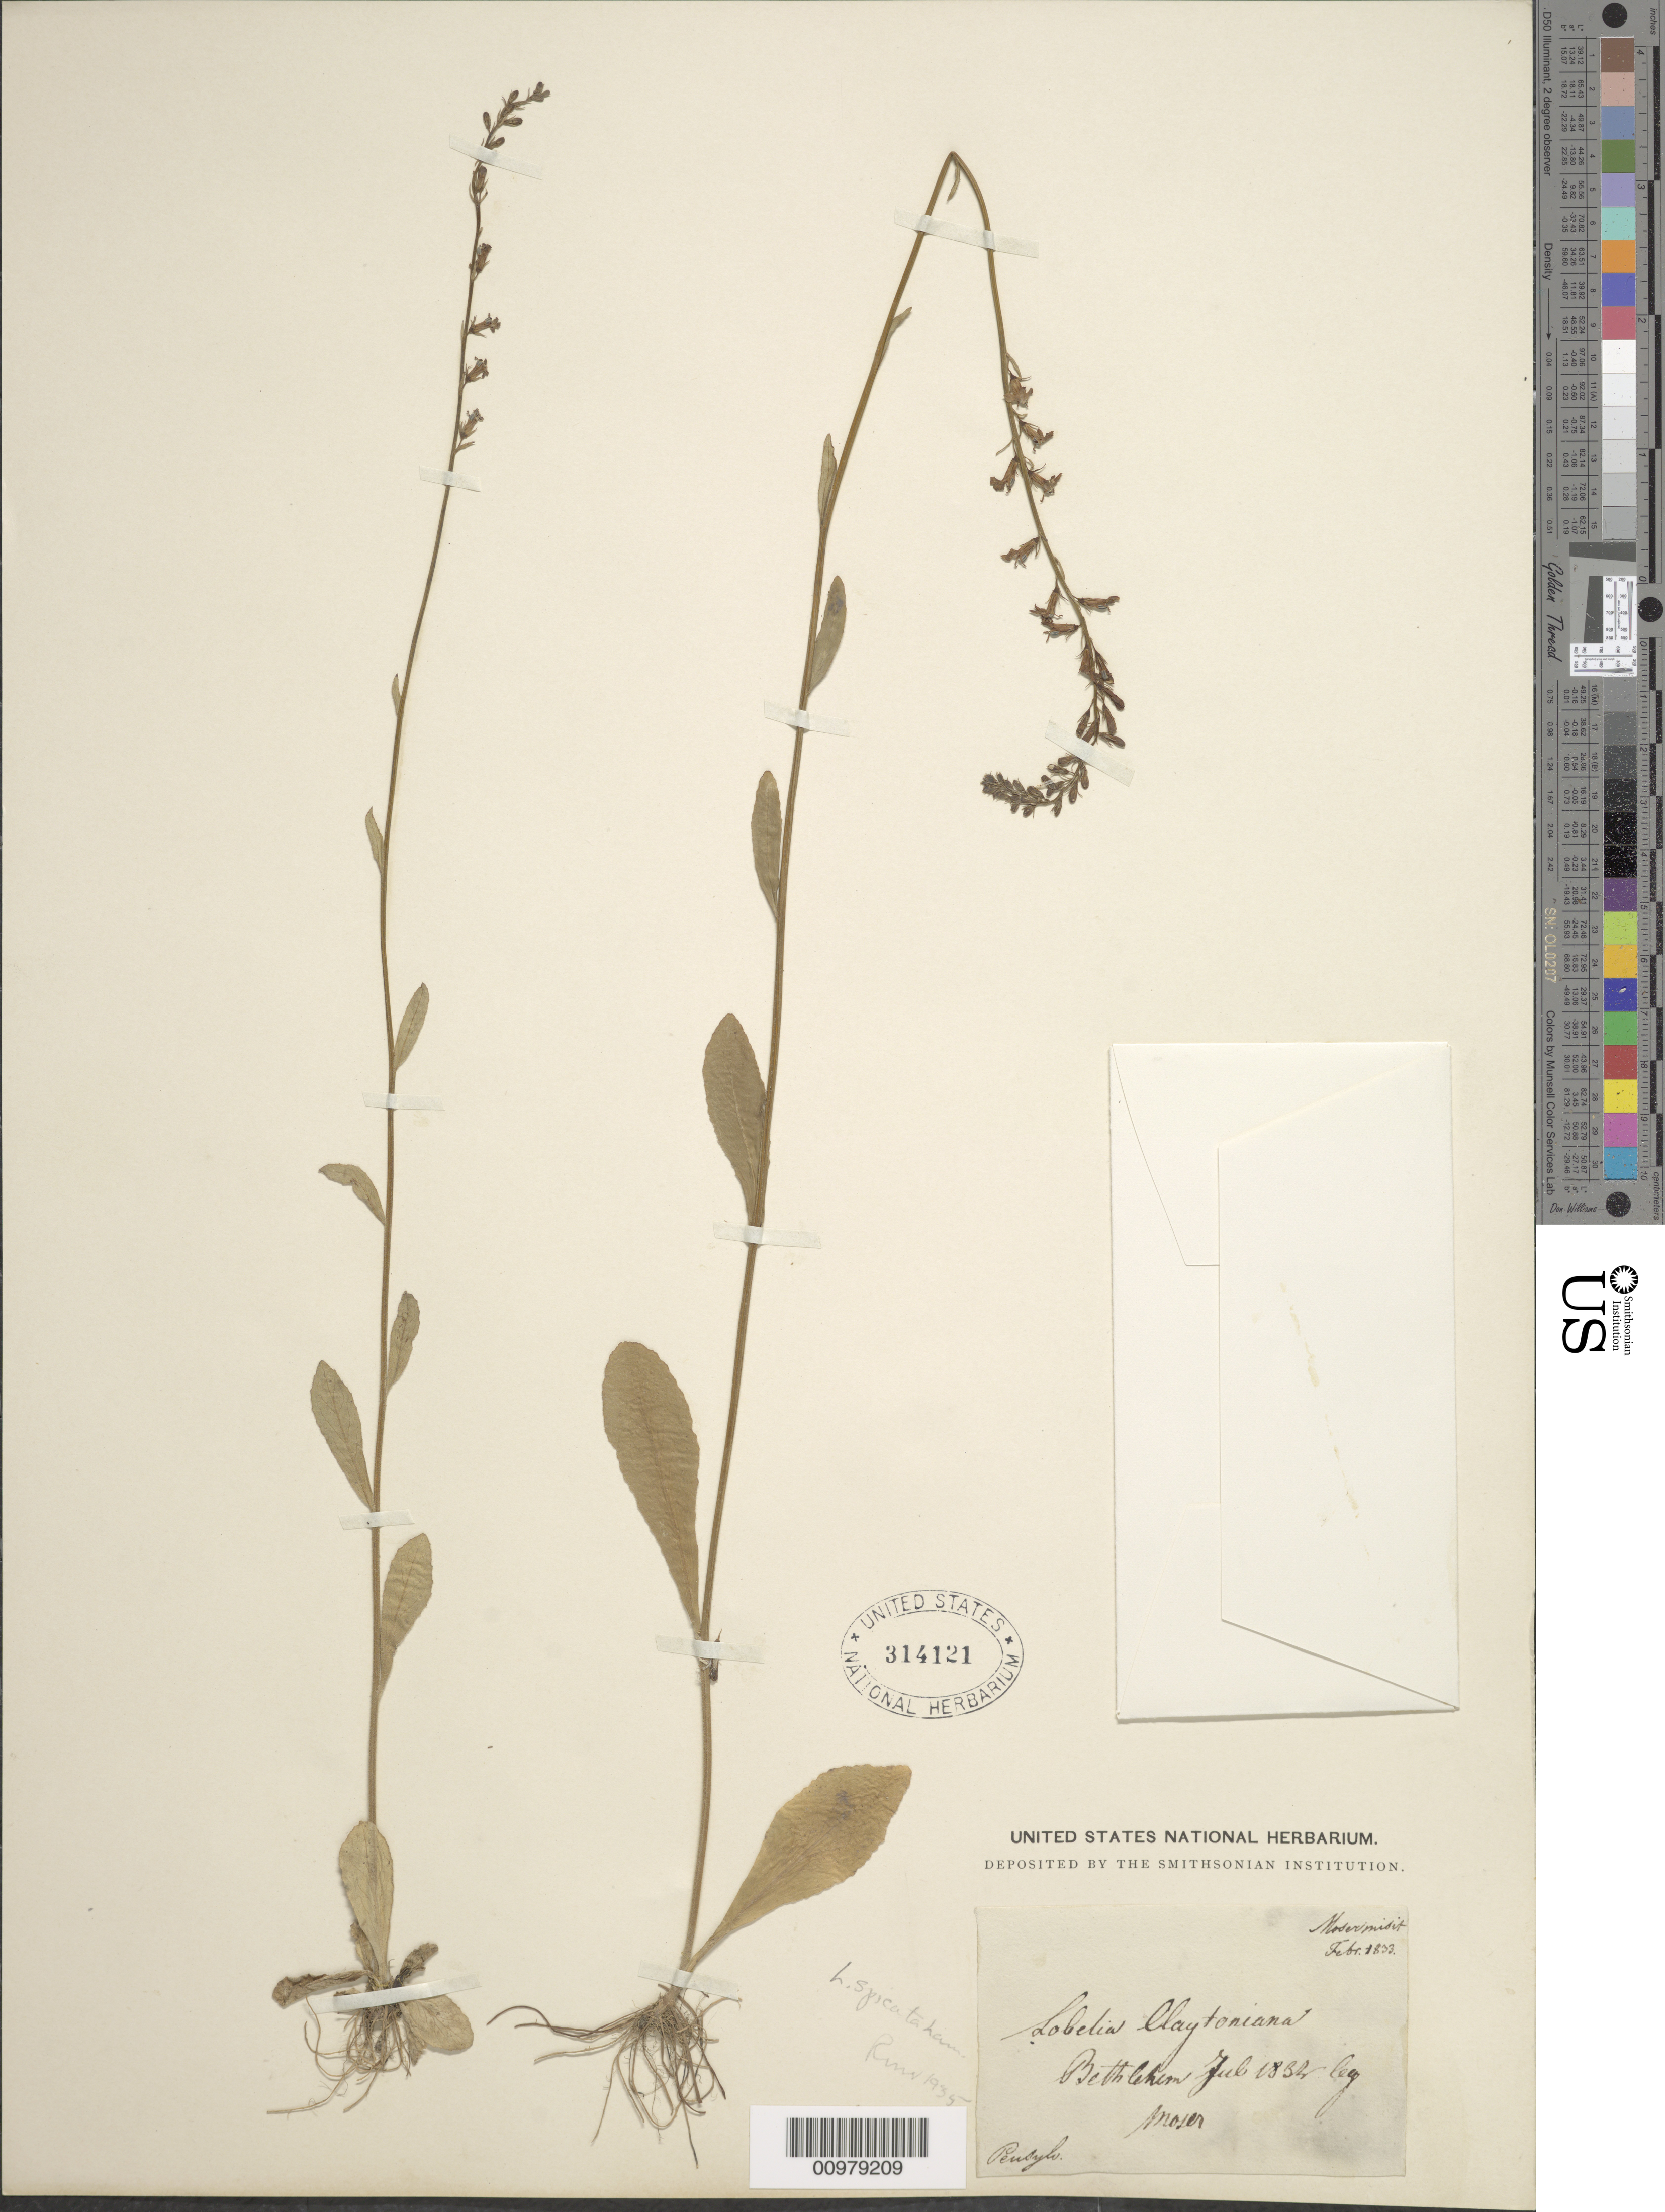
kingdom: Plantae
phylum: Tracheophyta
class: Magnoliopsida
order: Asterales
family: Campanulaceae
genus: Lobelia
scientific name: Lobelia spicata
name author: Lam.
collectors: Moser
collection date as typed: Jul 1832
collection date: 1832-07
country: United States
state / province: Pennsylvania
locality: Bethlehem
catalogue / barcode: US 314121